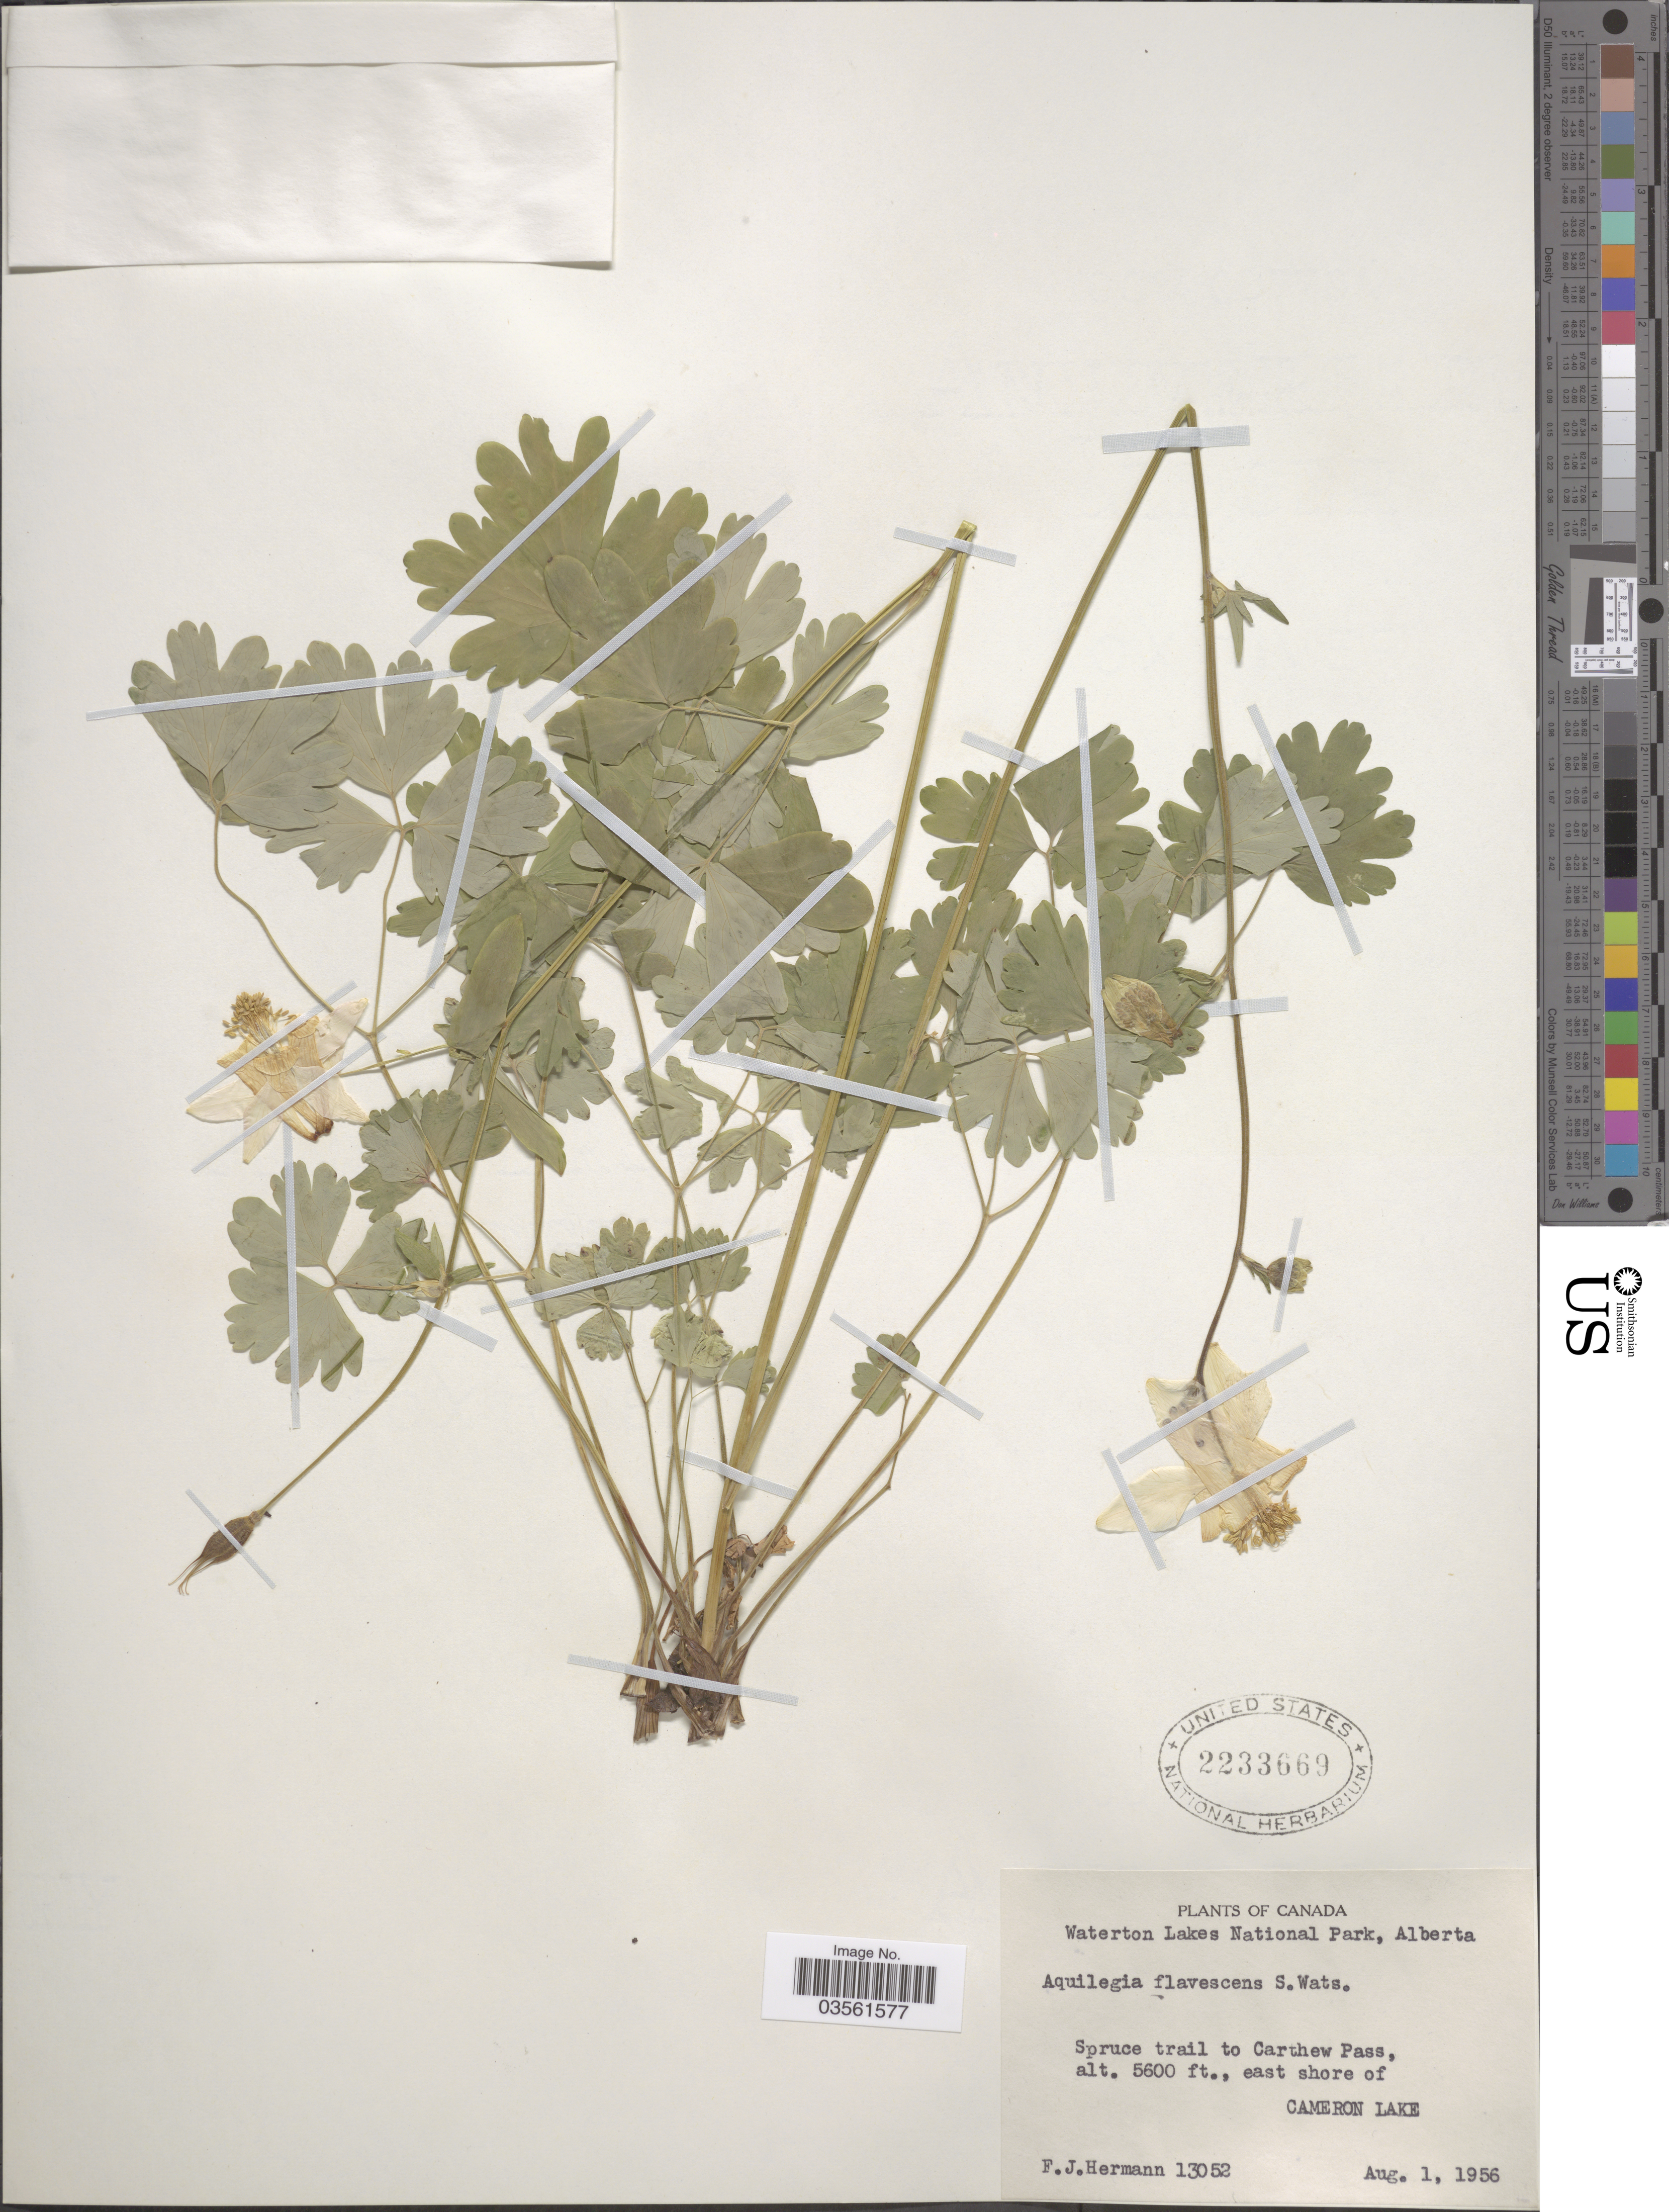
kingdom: Plantae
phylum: Tracheophyta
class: Magnoliopsida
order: Ranunculales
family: Ranunculaceae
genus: Aquilegia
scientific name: Aquilegia flavescens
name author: S. Watson in C. King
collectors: F. J. Hermann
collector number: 13052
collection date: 1956-08-01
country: Canada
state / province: Alberta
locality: Waterton Lakes National Park. Spruce trail to Carthew Pass. Cameron Lake.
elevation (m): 1707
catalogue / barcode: US 2233669